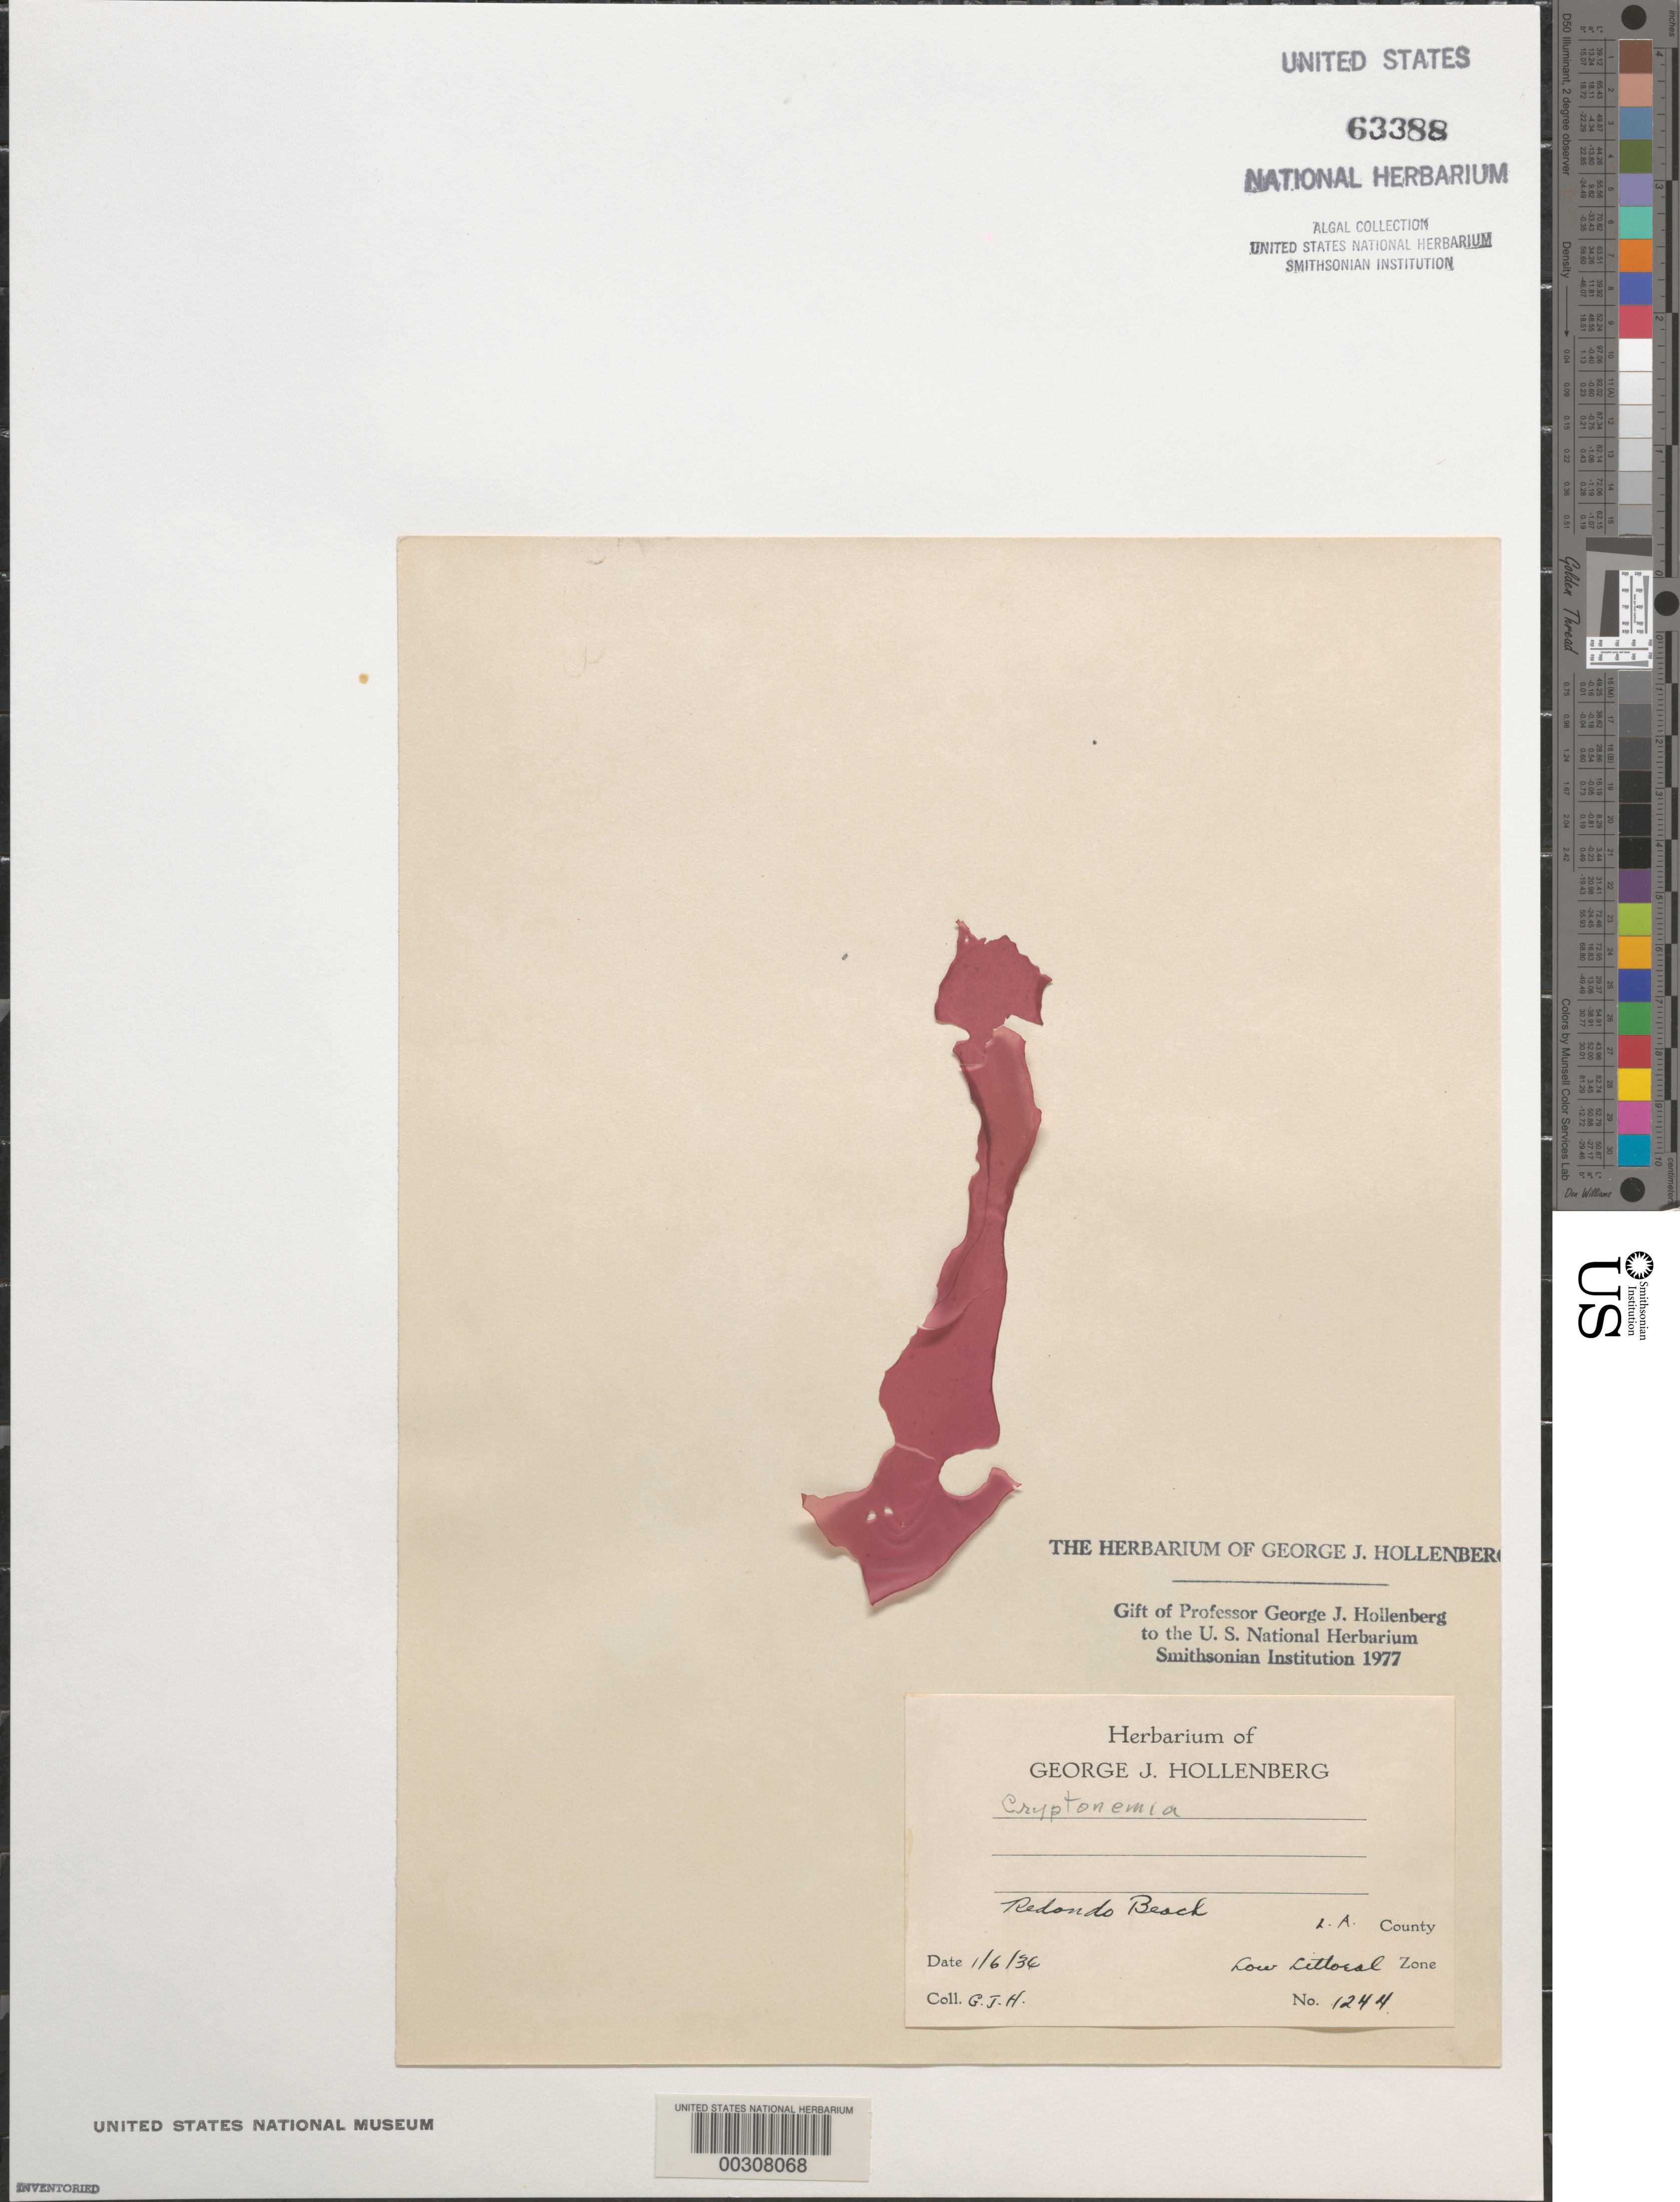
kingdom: Plantae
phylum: Rhodophyta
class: Florideophyceae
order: Halymeniales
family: Halymeniaceae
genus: Cryptonemia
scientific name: Cryptonemia sp.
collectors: G. Hollenberg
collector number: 1244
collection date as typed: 6 Jan 36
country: United States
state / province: California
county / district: Los Angeles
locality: Redondo Beach. L. A. County. Low Littoral Zone.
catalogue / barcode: US 63388